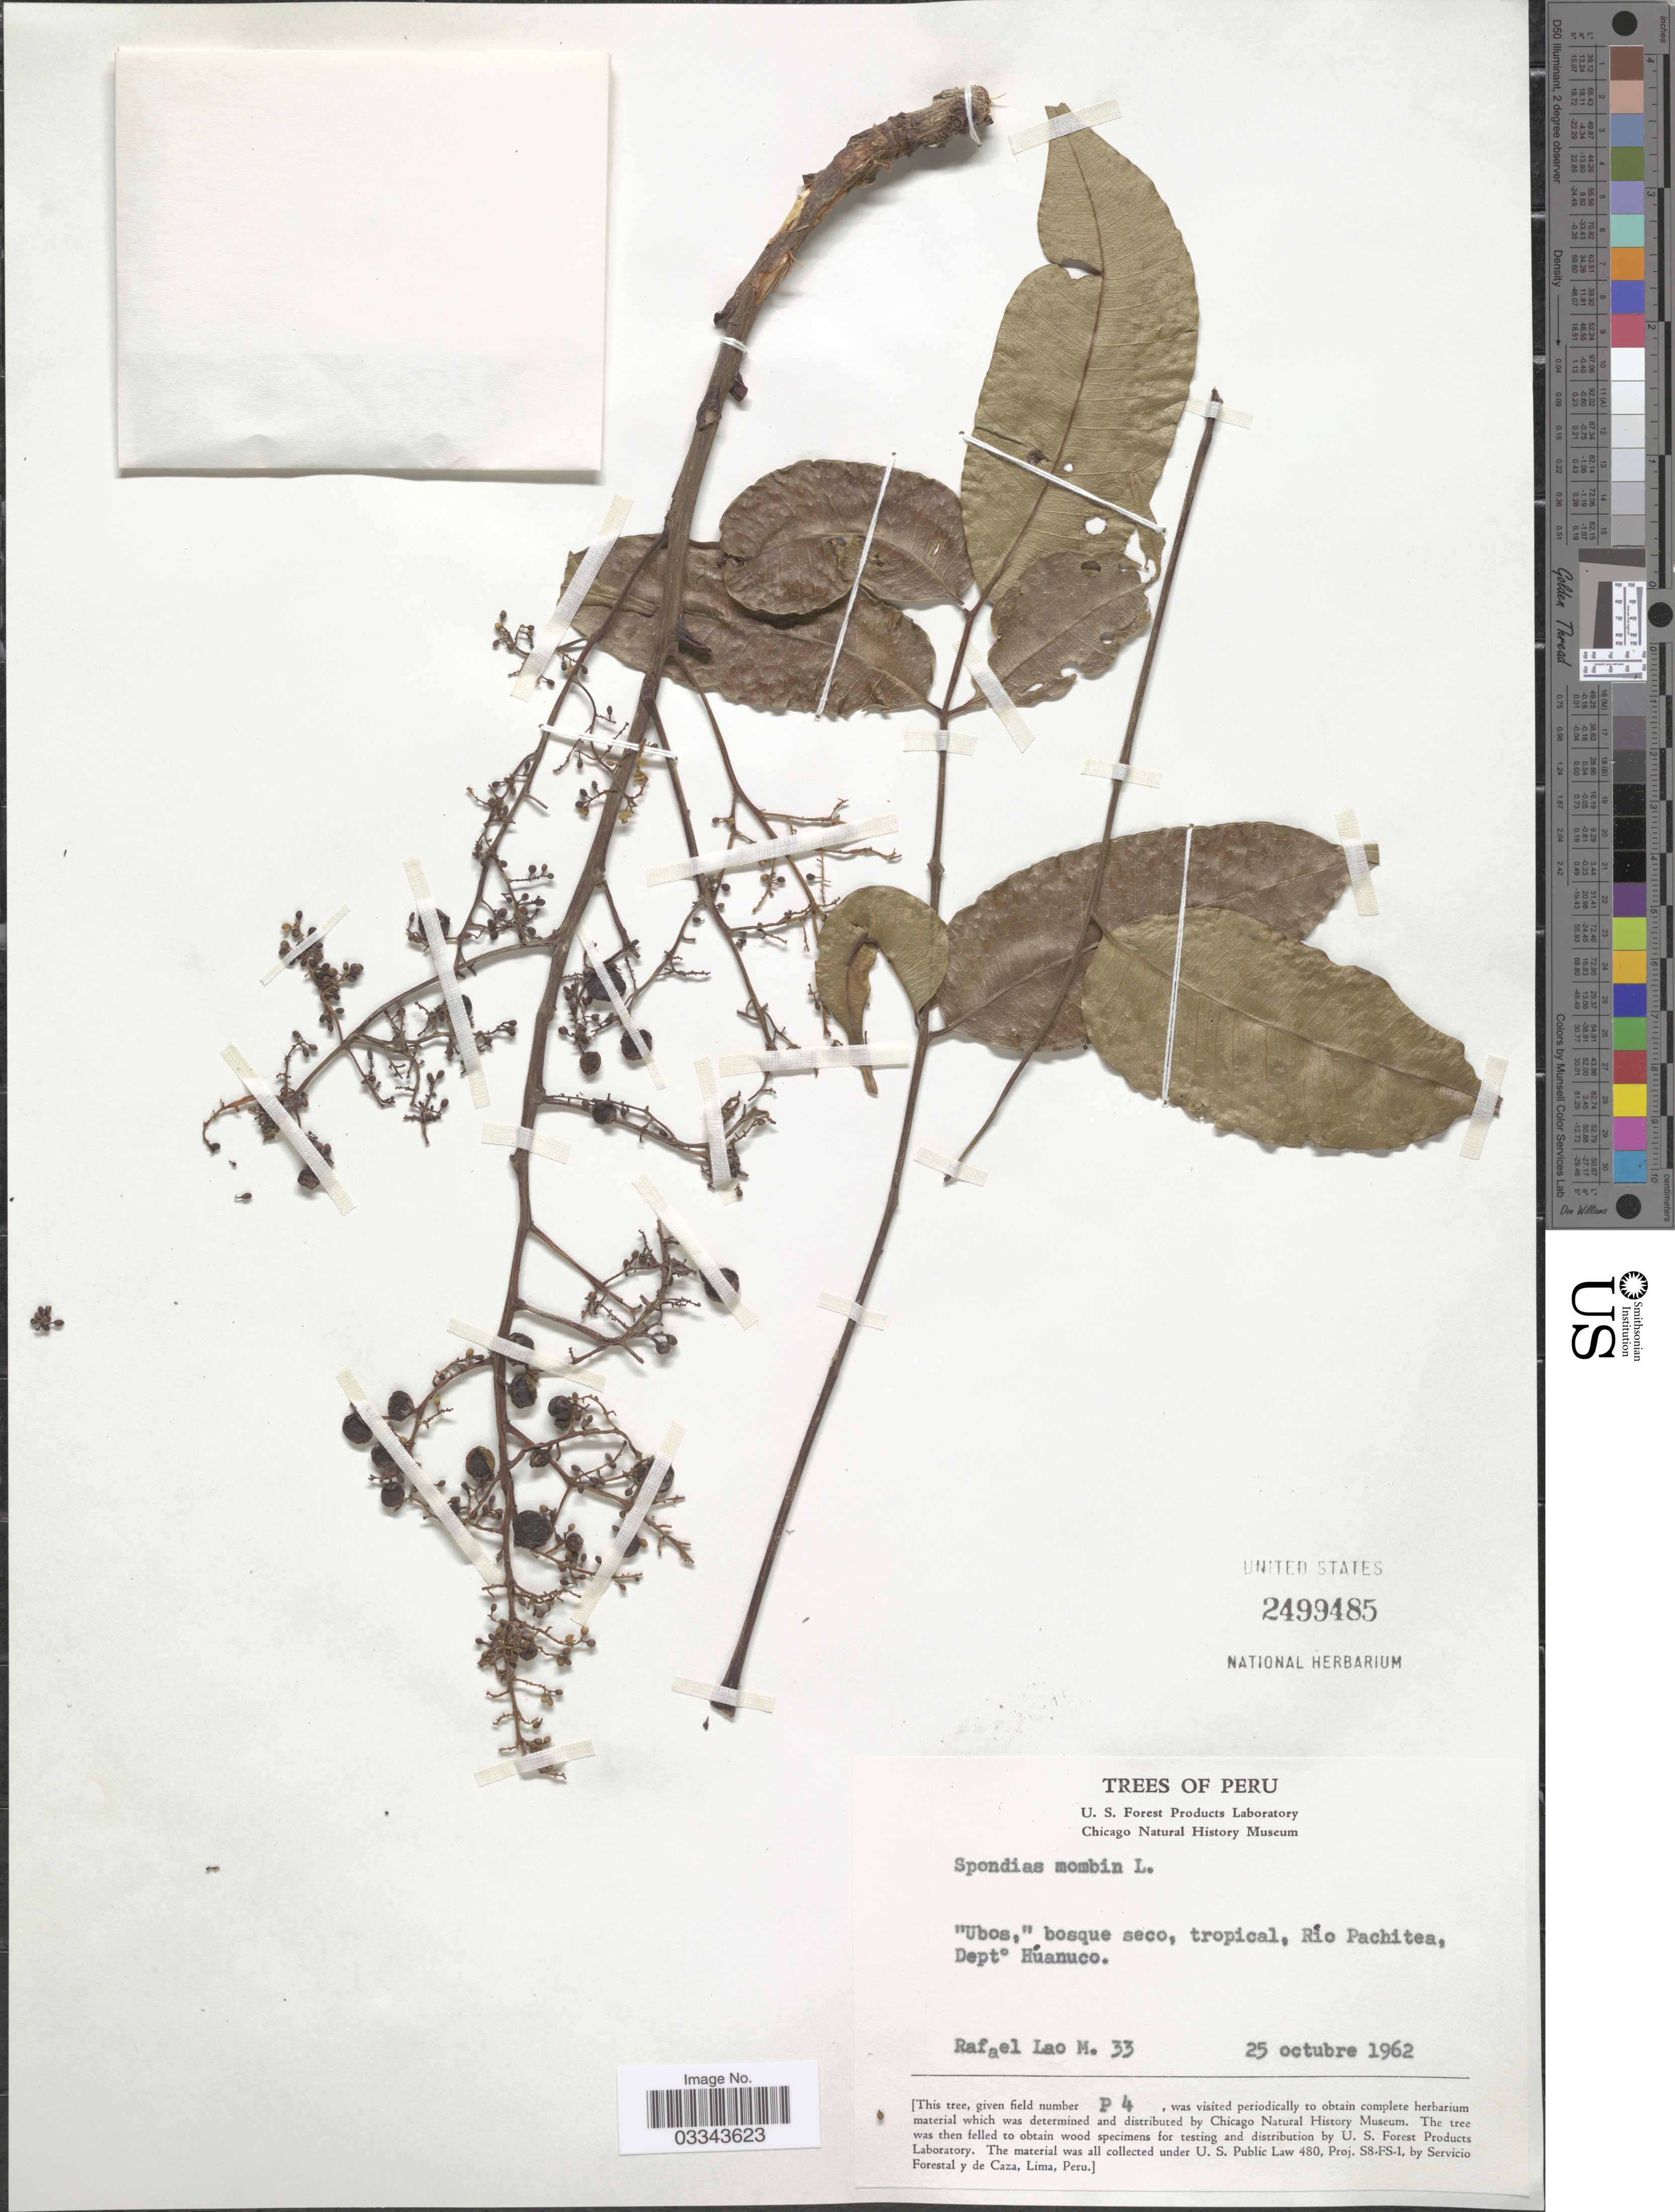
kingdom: Plantae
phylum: Tracheophyta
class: Magnoliopsida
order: Sapindales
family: Anacardiaceae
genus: Spondias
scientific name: Spondias mombin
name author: L.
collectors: R. Lao M.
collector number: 33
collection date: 1962-10-25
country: Peru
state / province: Huánuco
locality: Río Pachitea, Dept° Húanuco.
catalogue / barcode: US 2499485